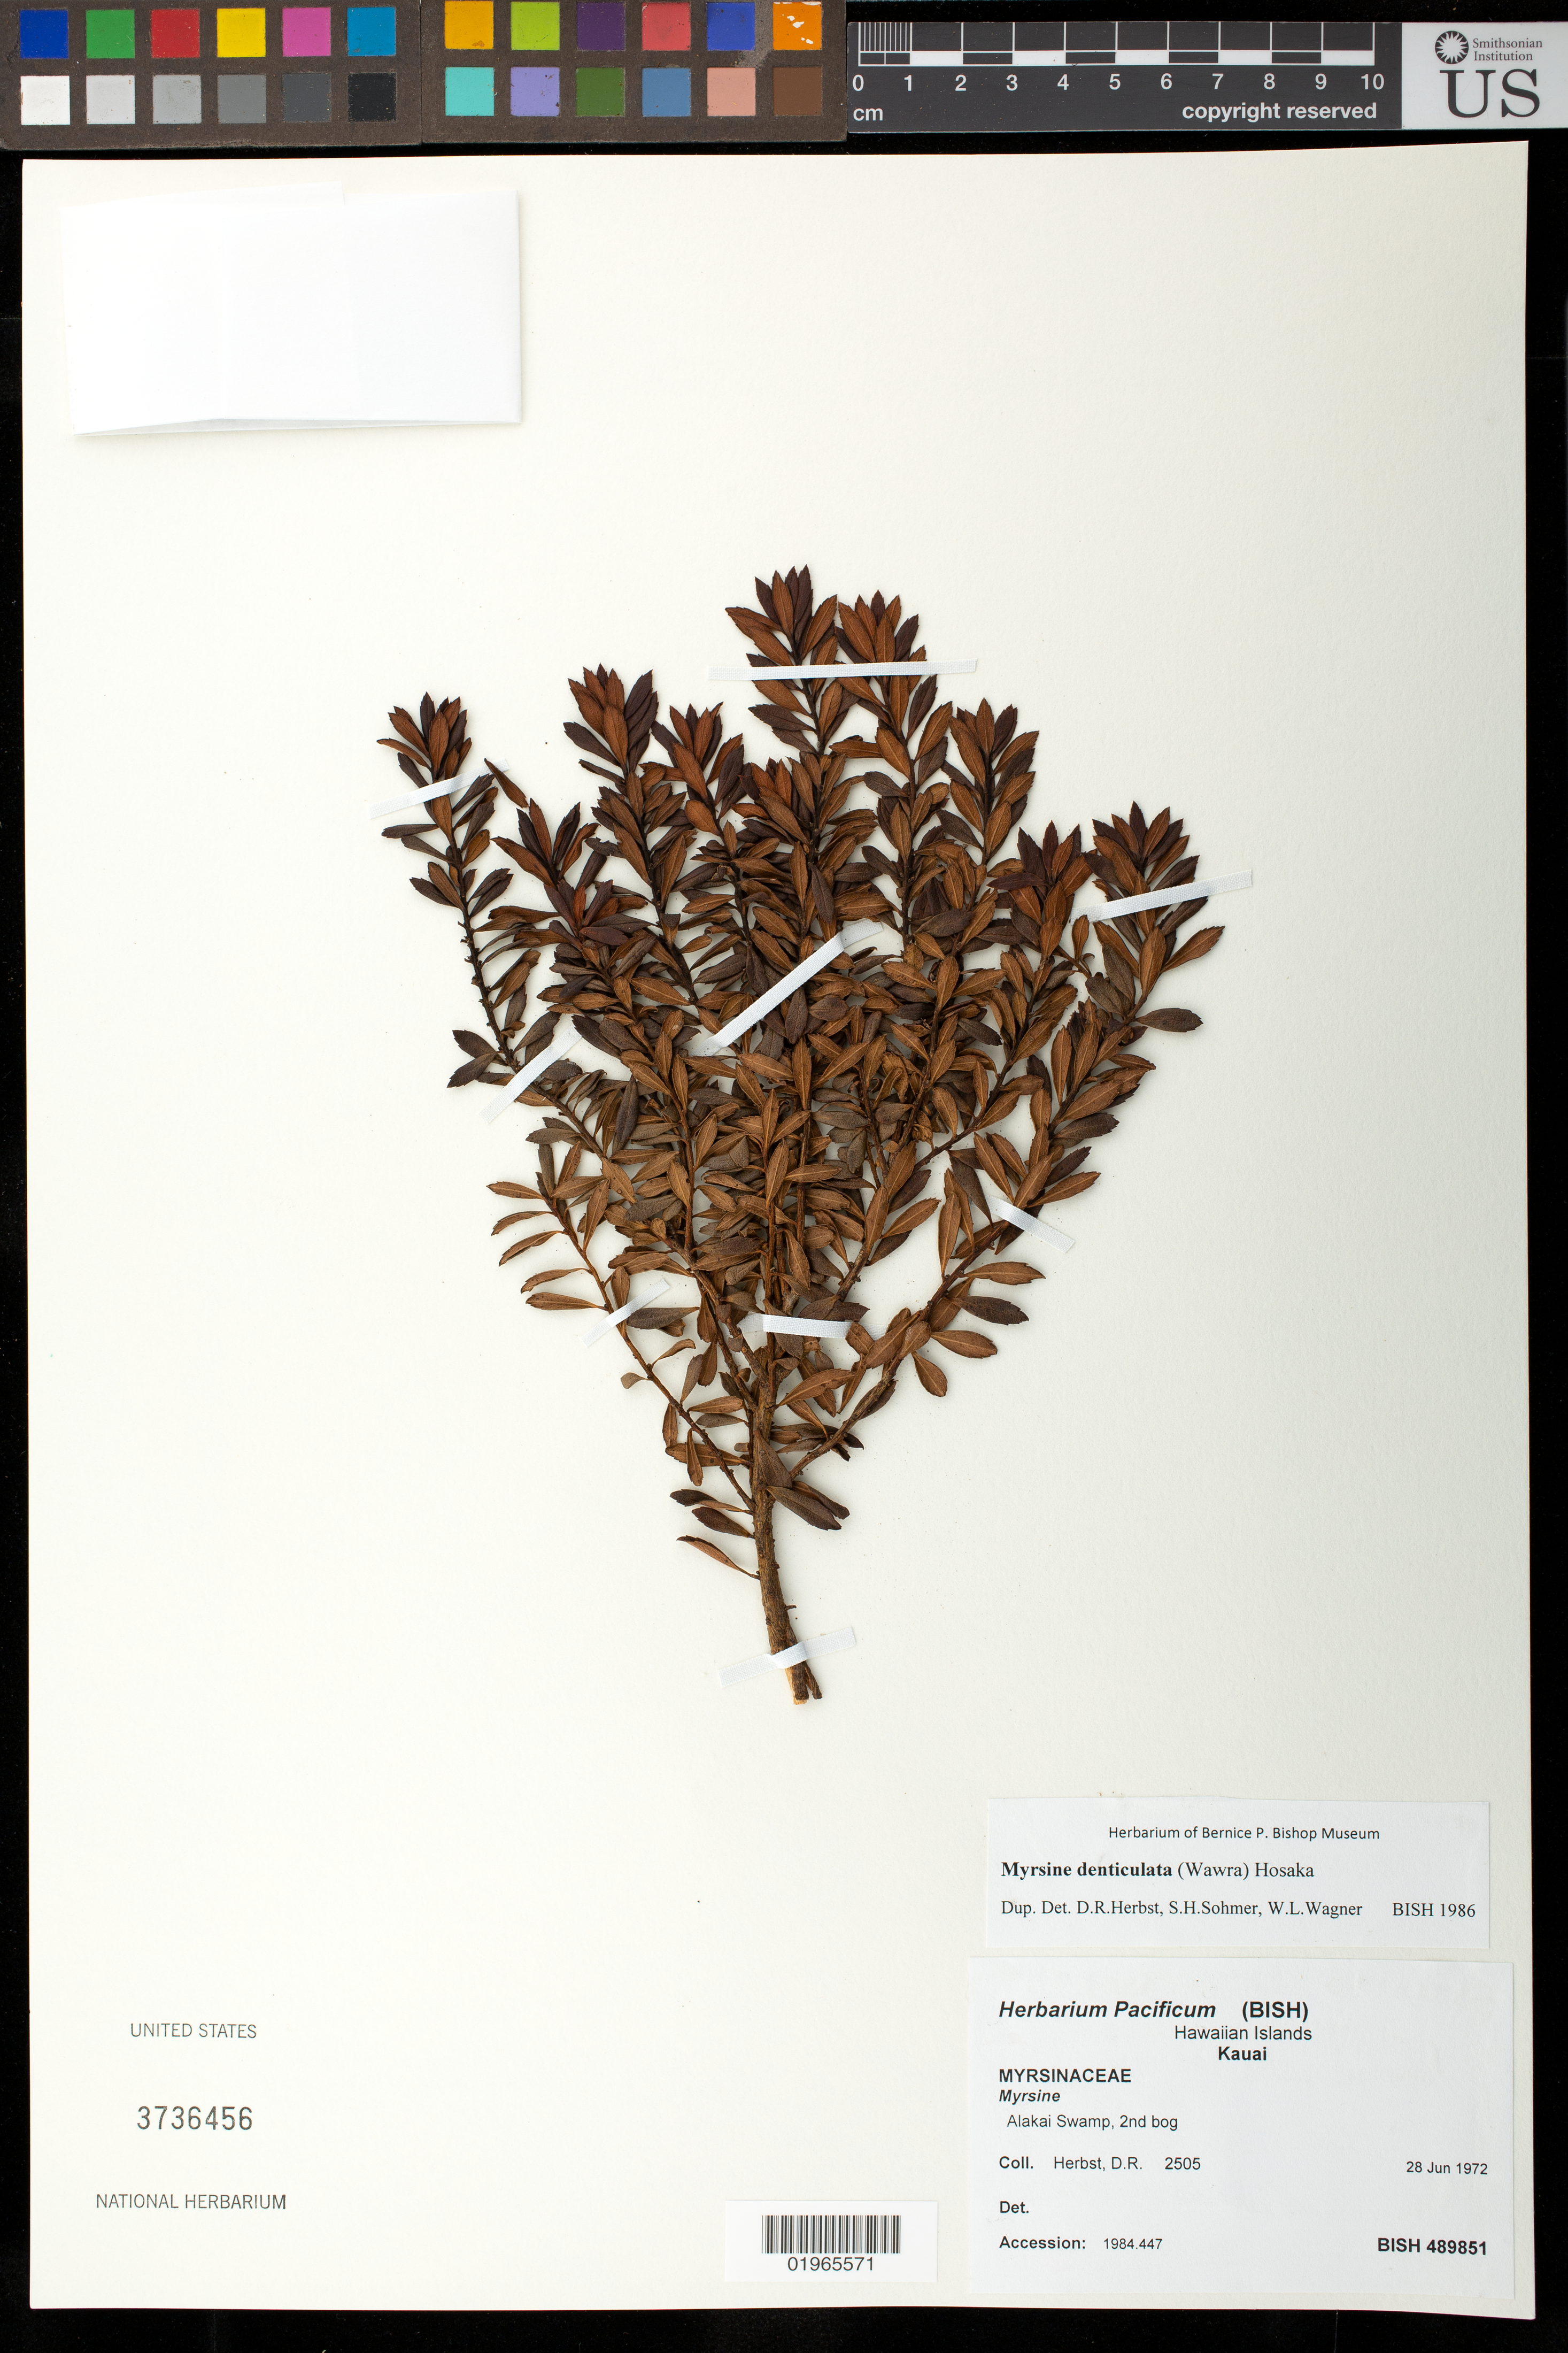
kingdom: Plantae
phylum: Tracheophyta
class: Magnoliopsida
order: Ericales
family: Primulaceae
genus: Myrsine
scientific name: Myrsine denticulata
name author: (Wawra) Hosaka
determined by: Wagner, W. L.; Herbst, D. R.; Sohmer, S. H.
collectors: D. R. Herbst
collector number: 2505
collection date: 1972-06-28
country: United States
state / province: Hawaii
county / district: Kauai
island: Kaua'i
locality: Alakai Swamp, 2nd bog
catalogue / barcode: US 3736456